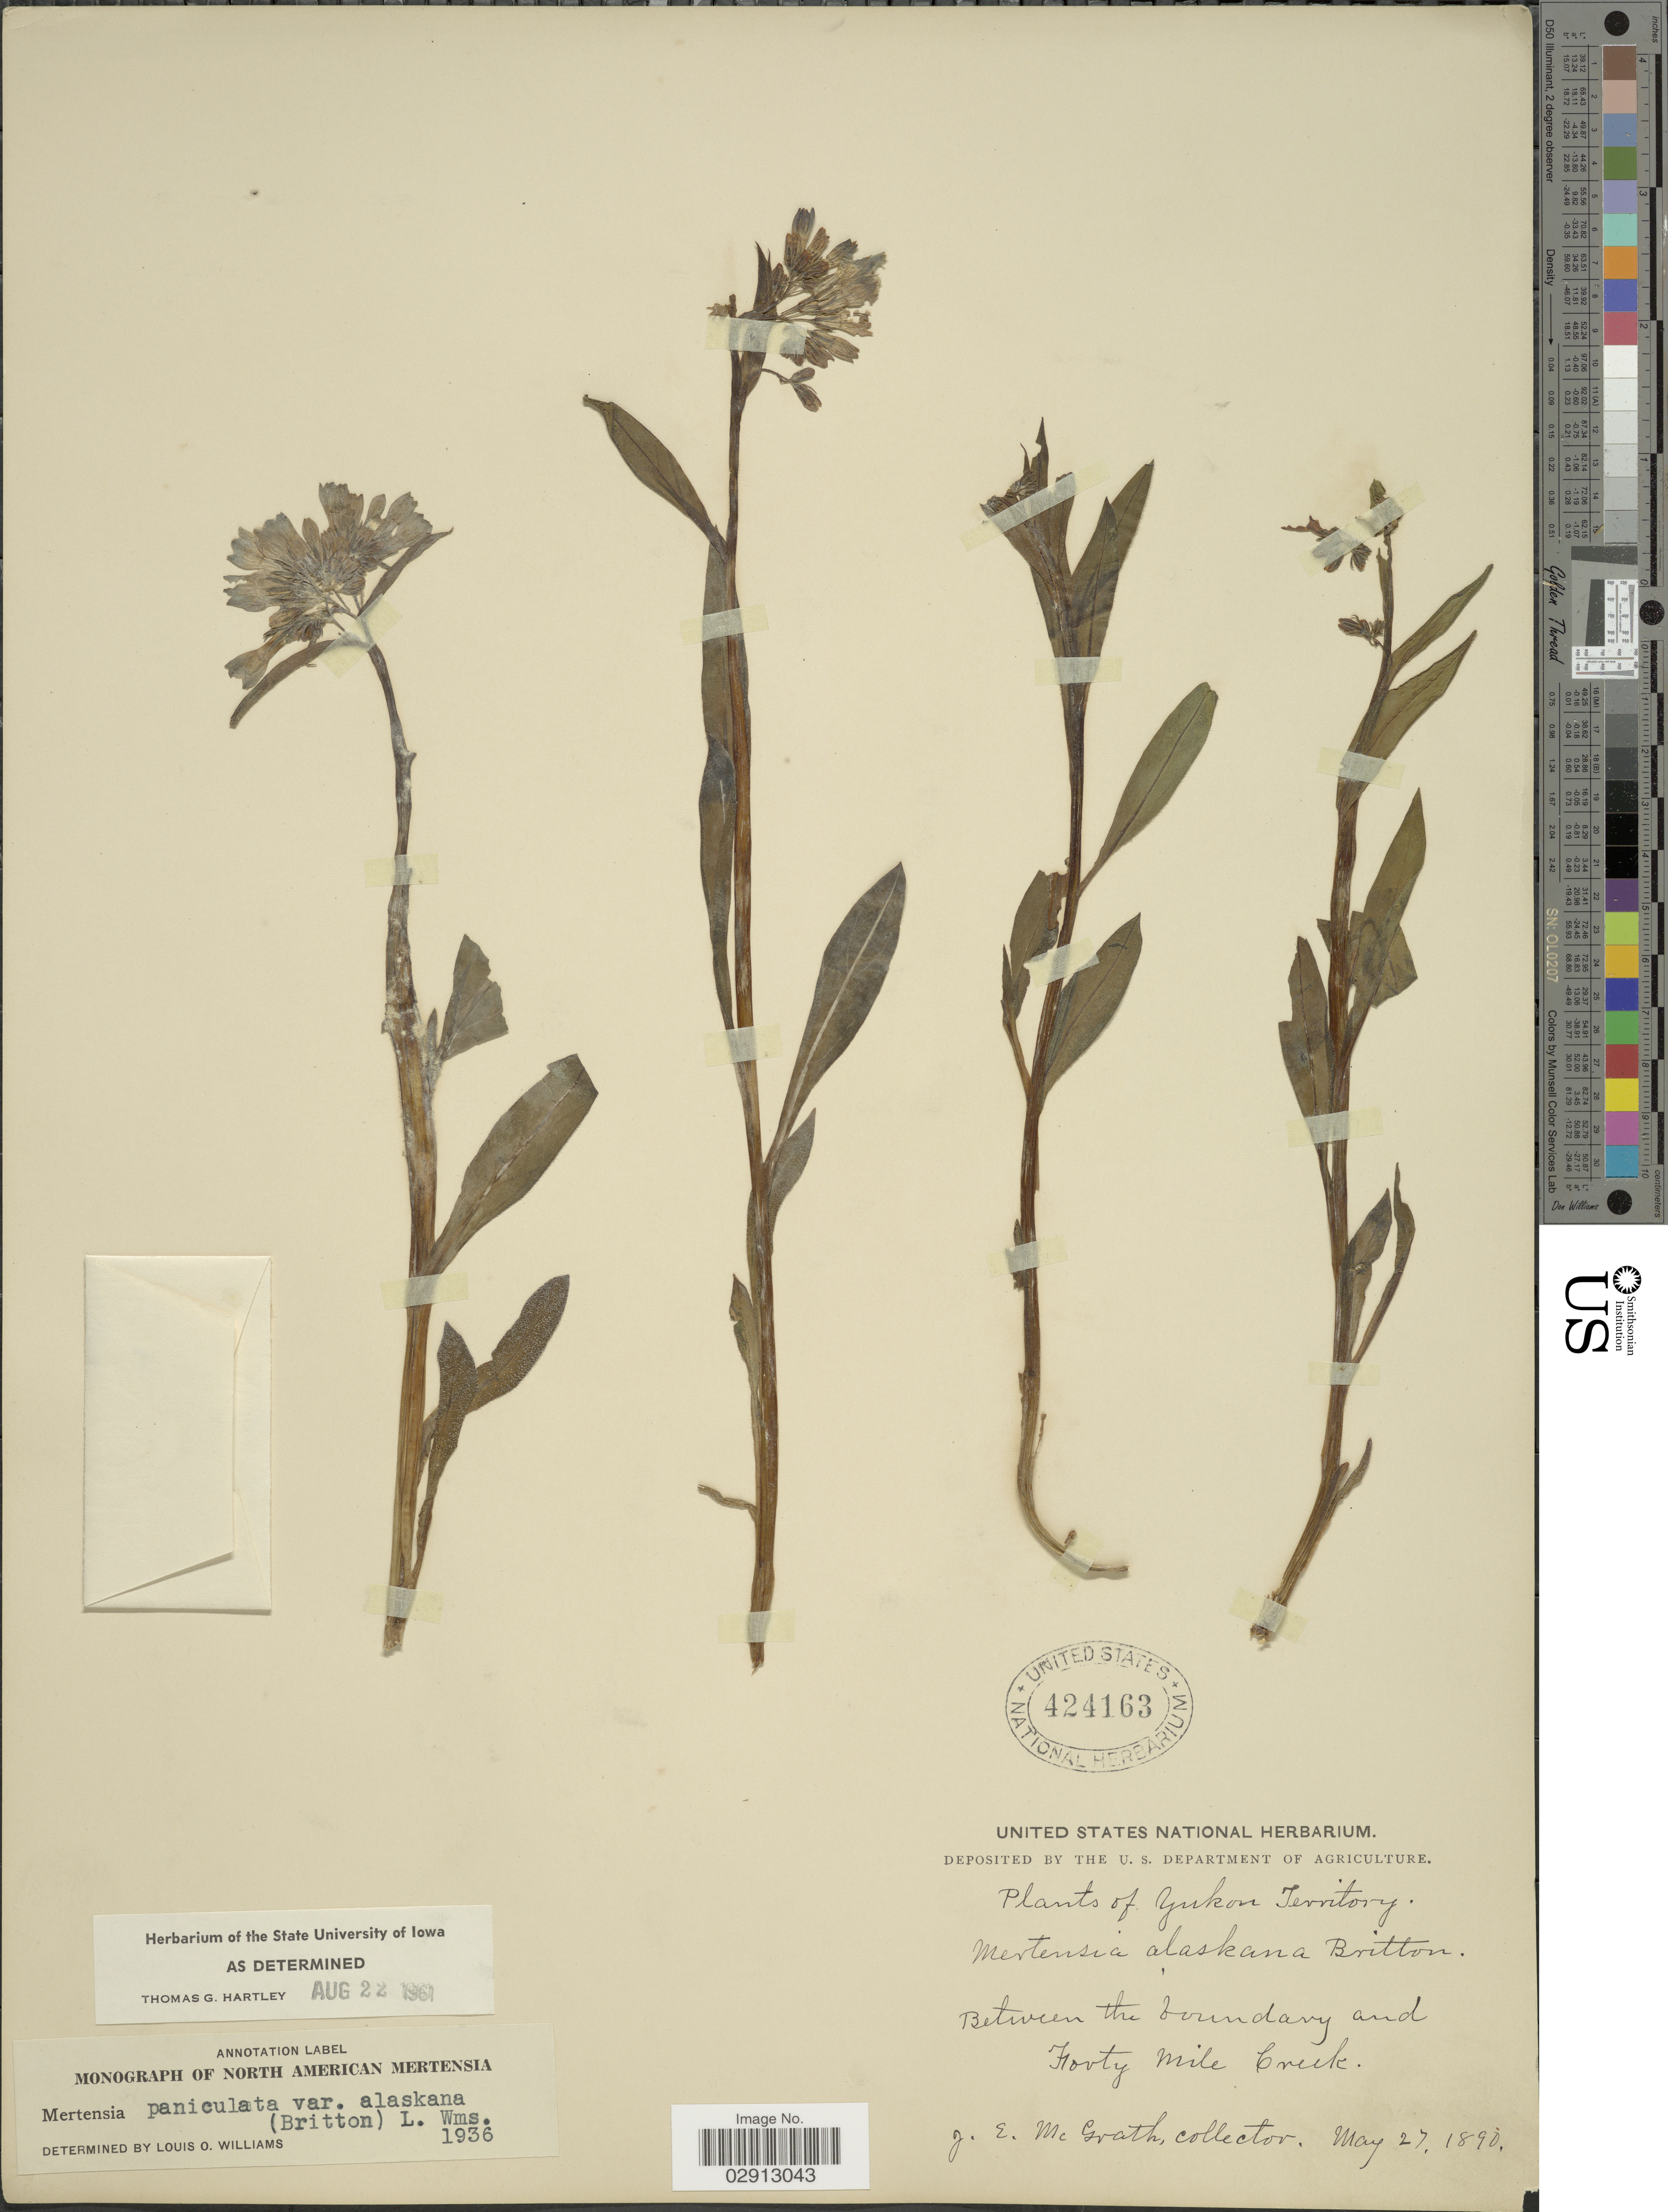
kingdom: Plantae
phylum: Tracheophyta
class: Magnoliopsida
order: Boraginales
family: Boraginaceae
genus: Mertensia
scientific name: Mertensia paniculata var. alaskana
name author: (Britton) L.O. Williams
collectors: J. Mcgrath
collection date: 1890-05-27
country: Canada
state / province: Yukon Territory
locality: Between the boundary and Forty Mile Creek.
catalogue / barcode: US 424163